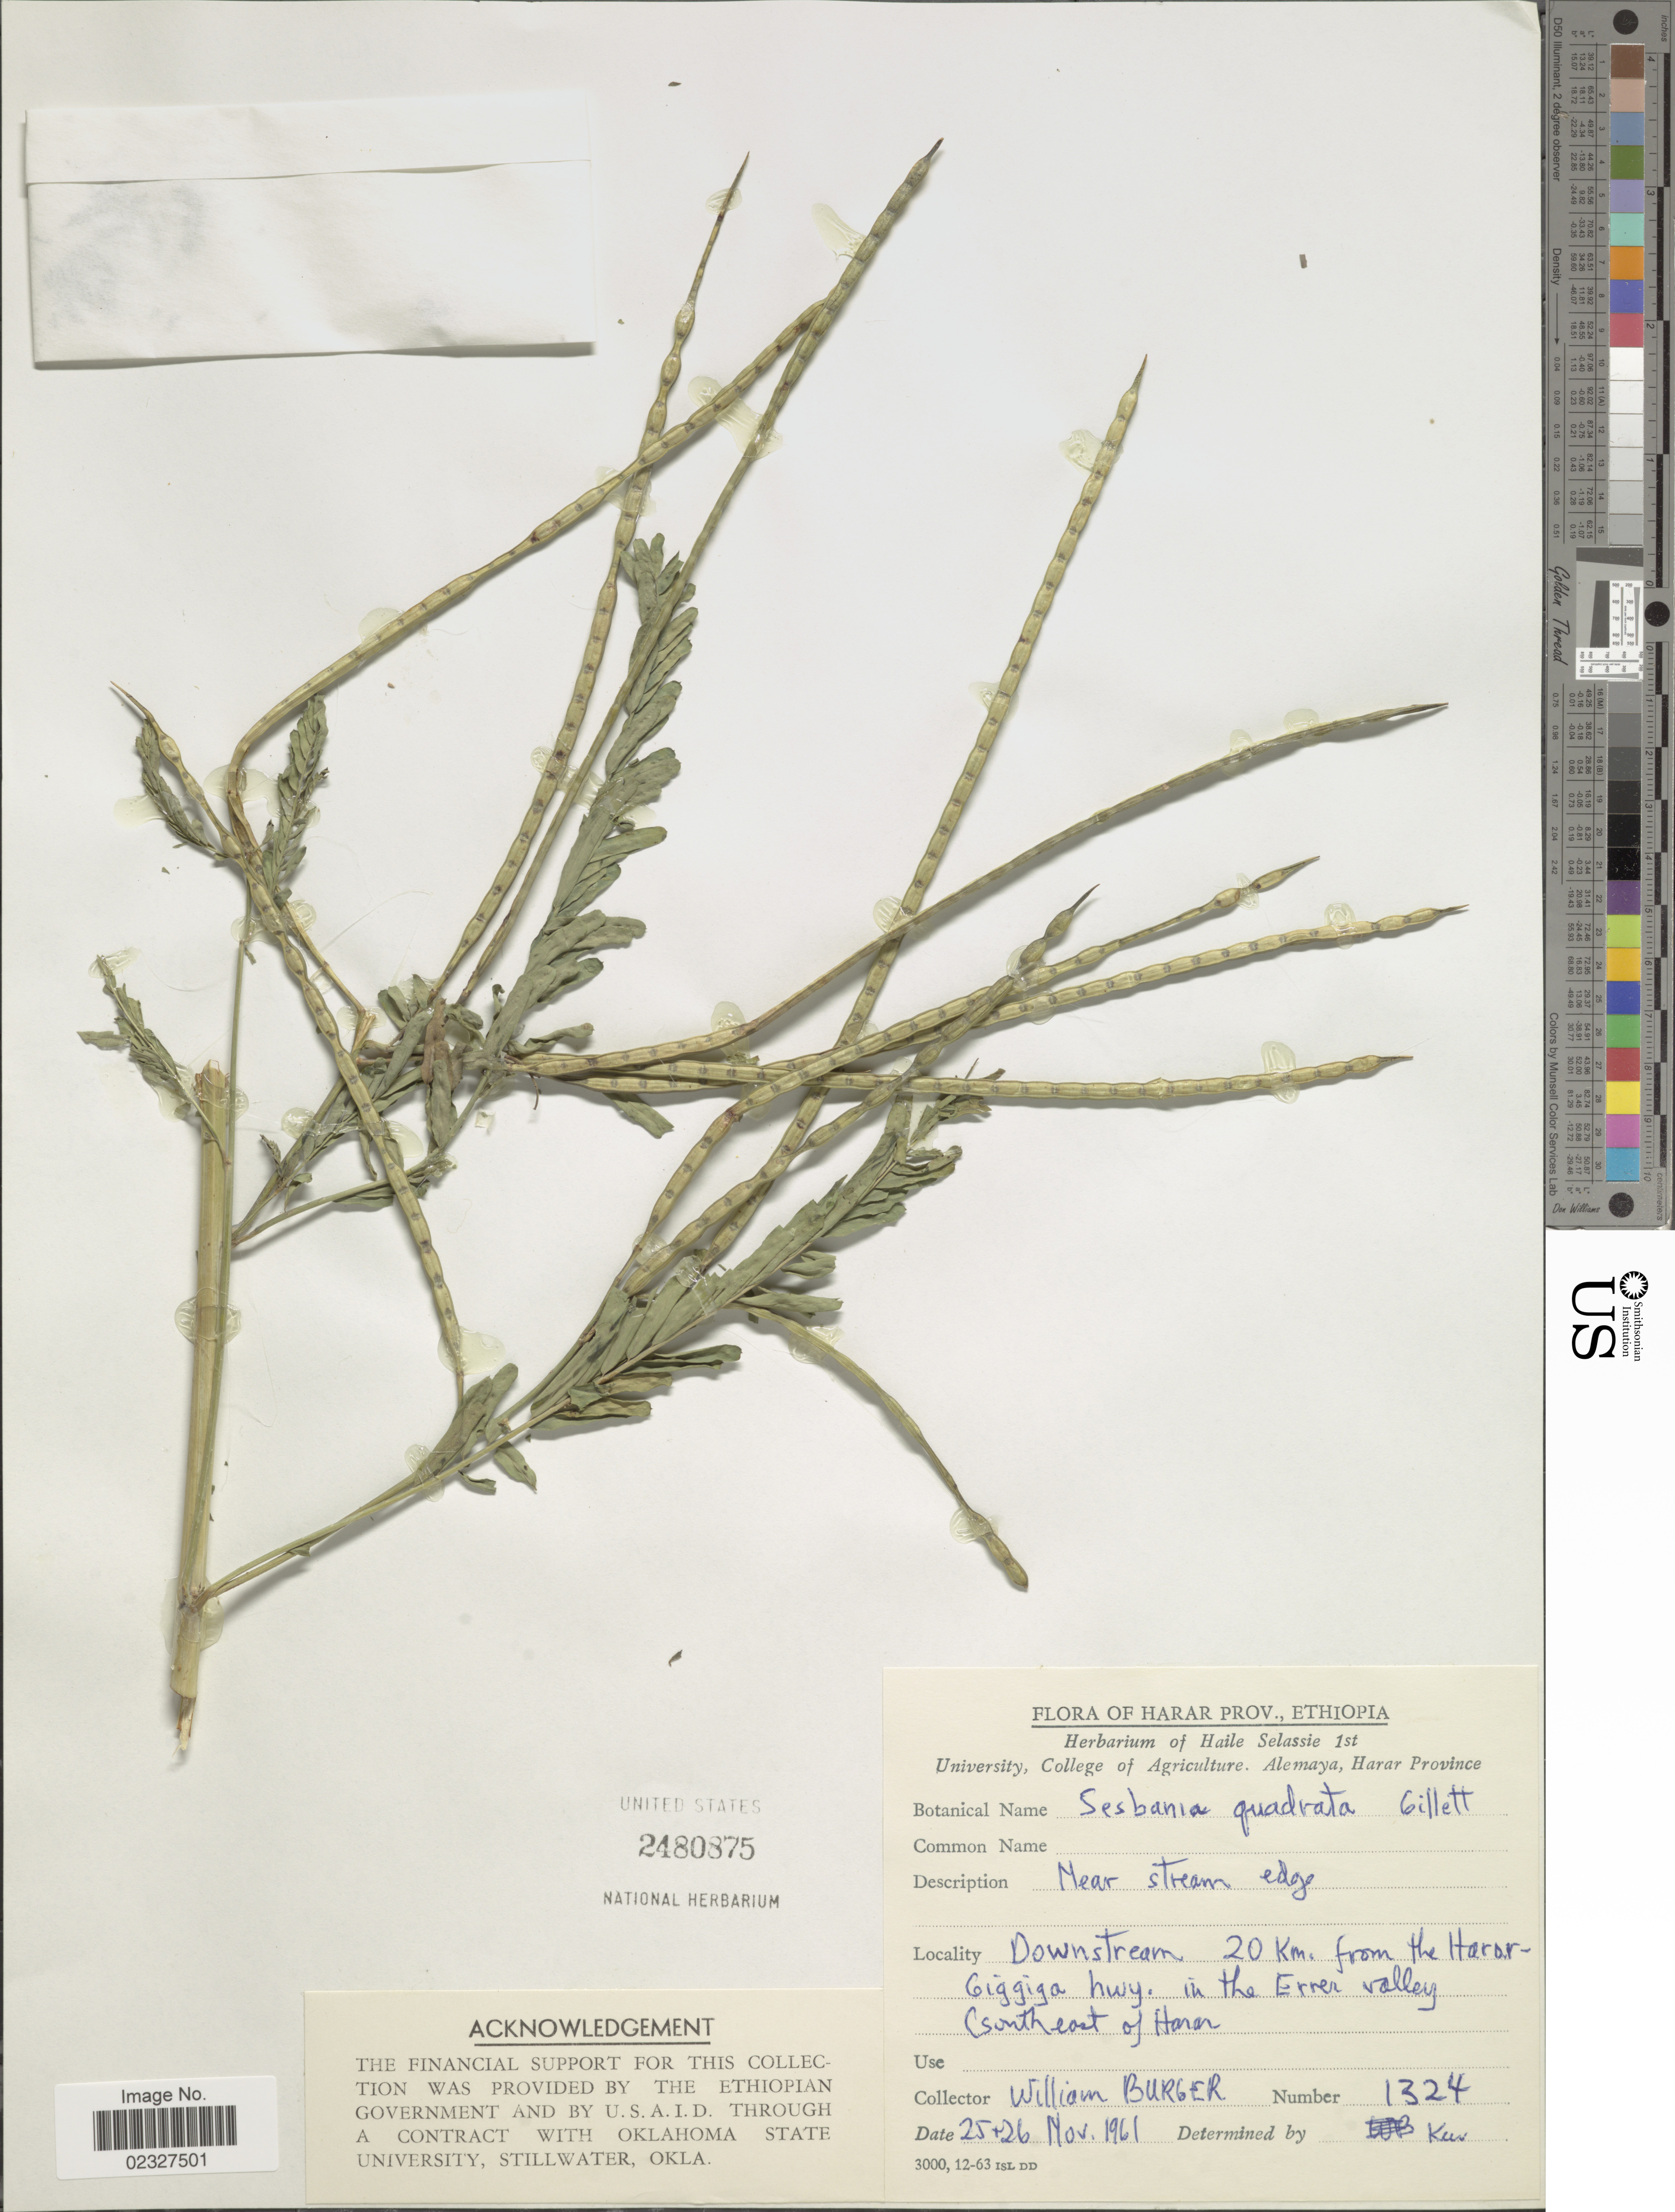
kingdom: Plantae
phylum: Tracheophyta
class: Magnoliopsida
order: Fabales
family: Fabaceae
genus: Sesbania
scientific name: Sesbania quadrata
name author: J.B. Gillett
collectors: W. Burger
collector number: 1324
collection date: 1961-11-25/1961-11-26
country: Ethiopia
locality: Harrar Prov., near stream edge, Downstream 20 km. from the Harar-Giggiga hwy. in the Errer valley (southeast of Harar)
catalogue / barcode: US 2480875